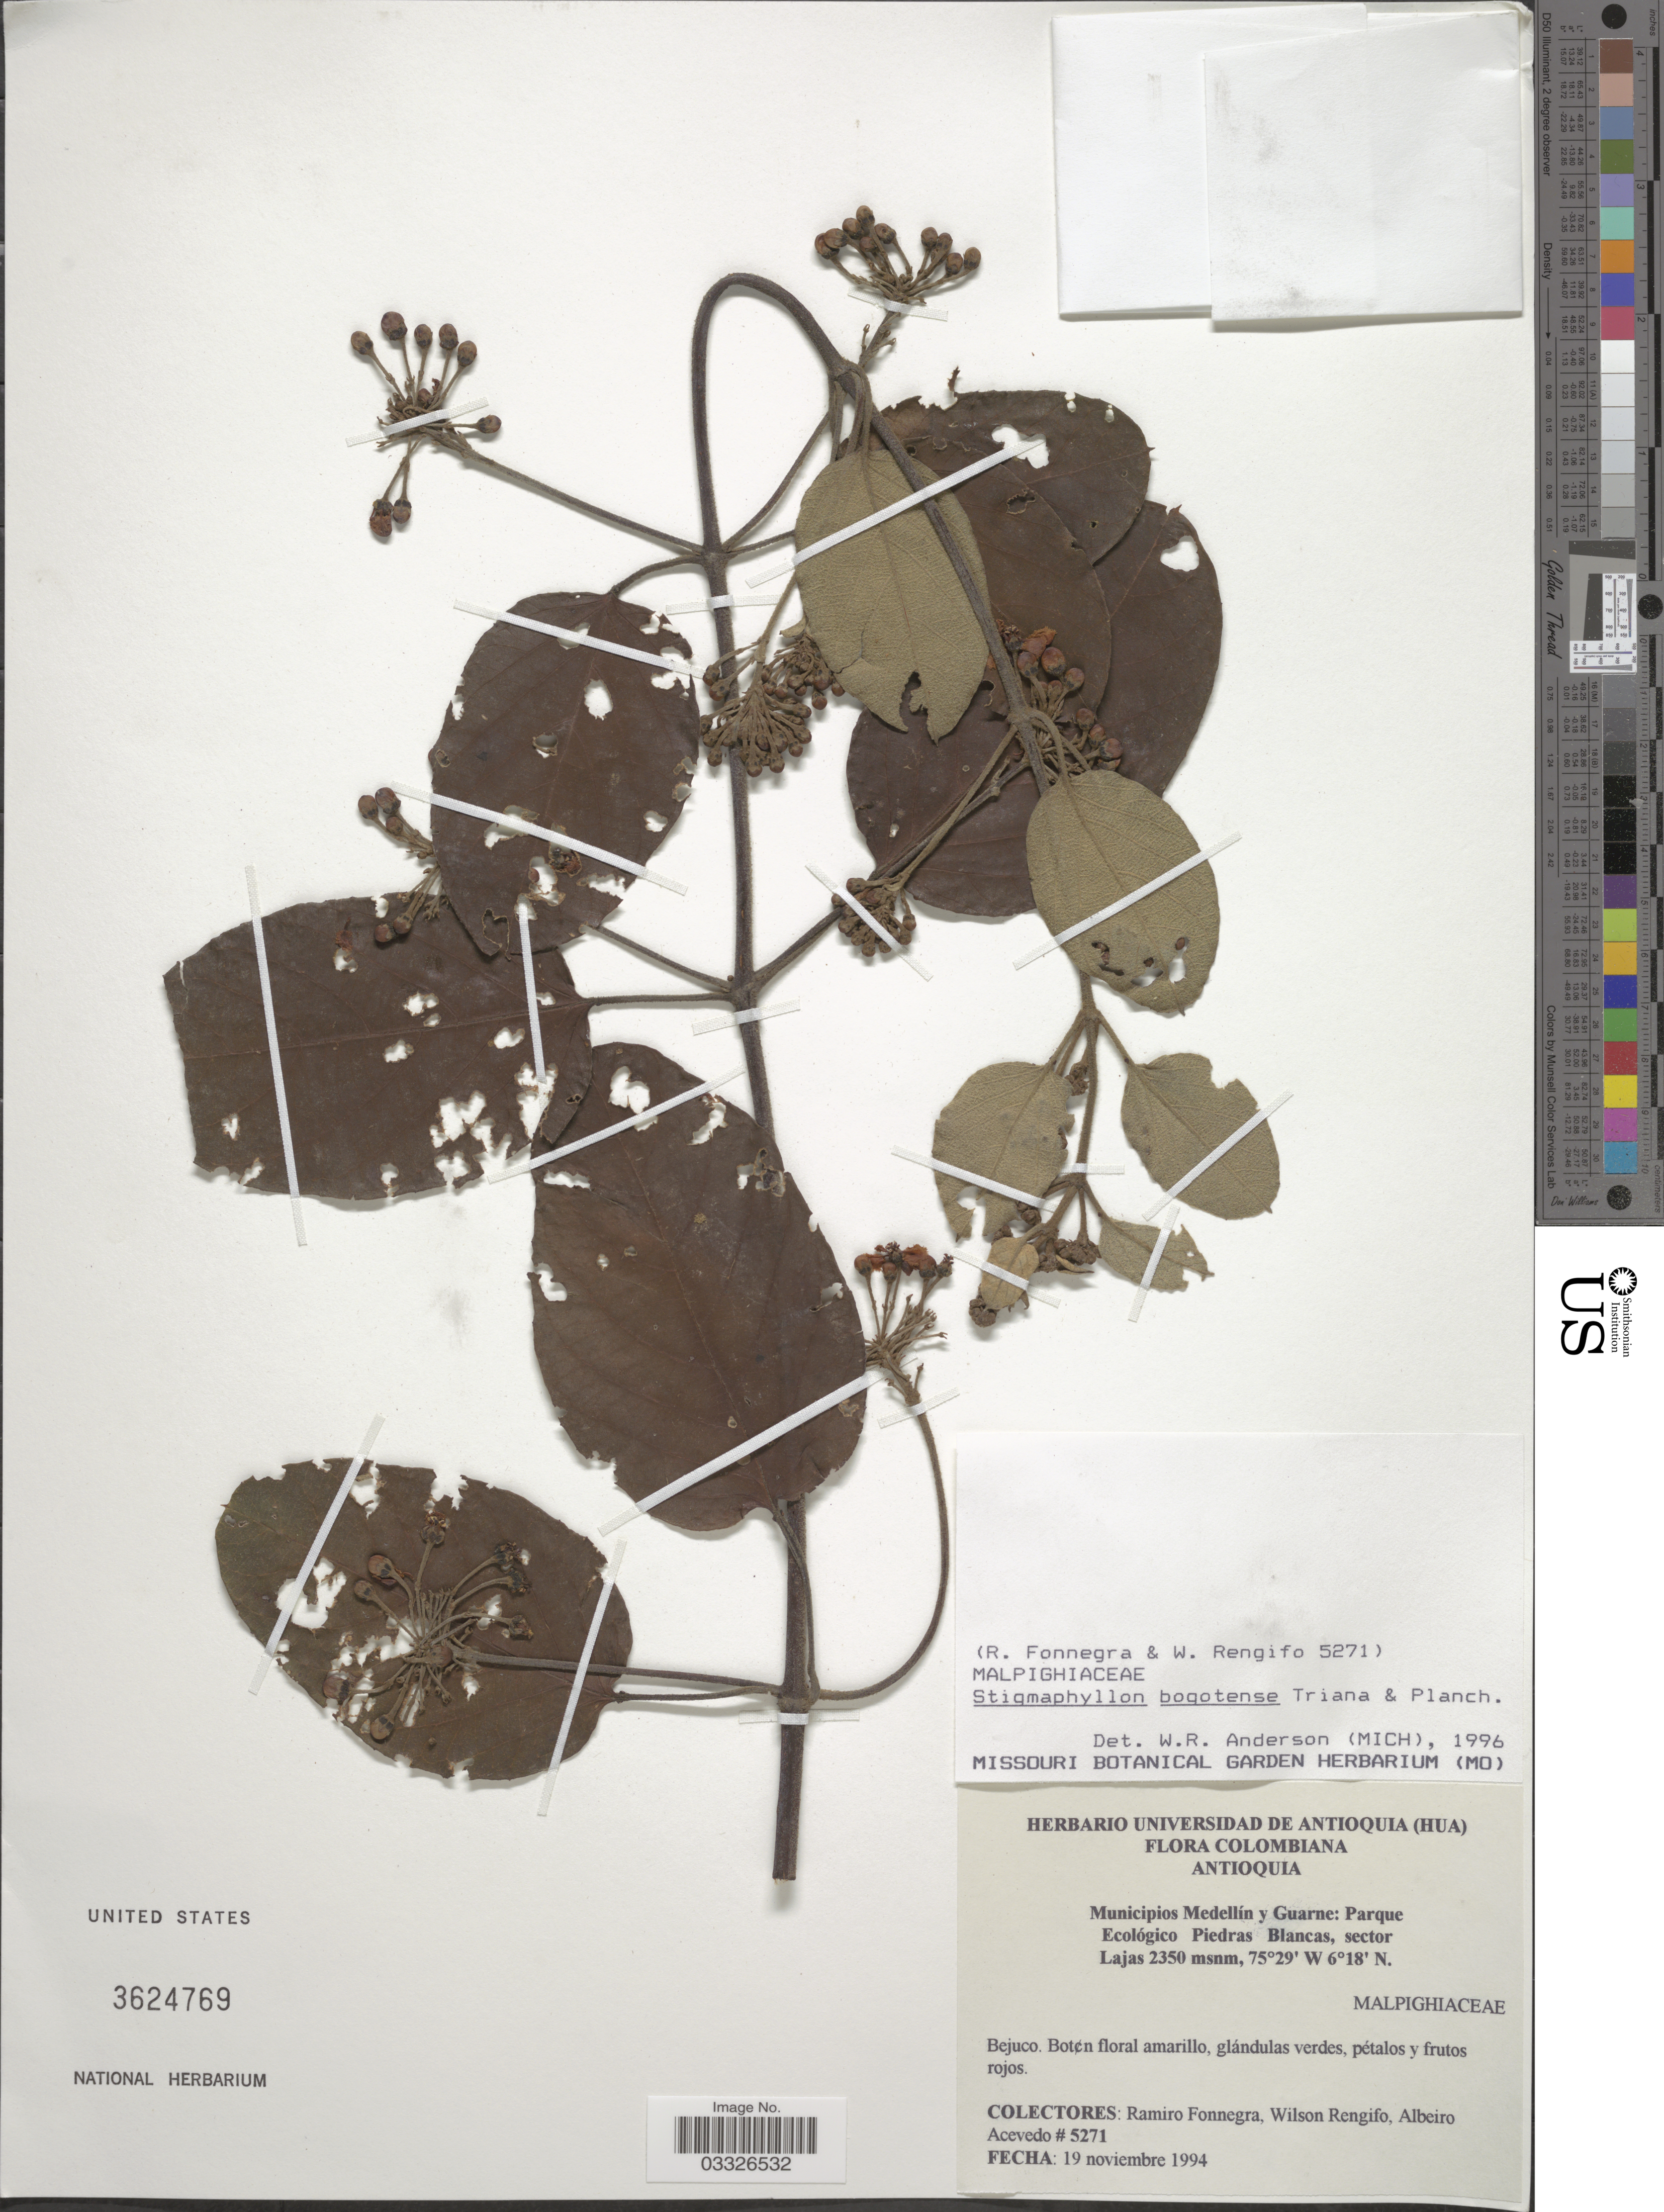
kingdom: Plantae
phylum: Tracheophyta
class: Magnoliopsida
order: Malpighiales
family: Malpighiaceae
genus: Stigmaphyllon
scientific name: Stigmaphyllon bogotense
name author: Triana & Planch.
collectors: R. Fonnegra, W. Rengifo & A. Acevedo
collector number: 5271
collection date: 1994-11-19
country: Colombia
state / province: Antioquia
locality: Municipio Medellín y Guarne: Parque Ecológico Piedras Blancas, sector Lajas.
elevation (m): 2350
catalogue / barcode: US 3624769